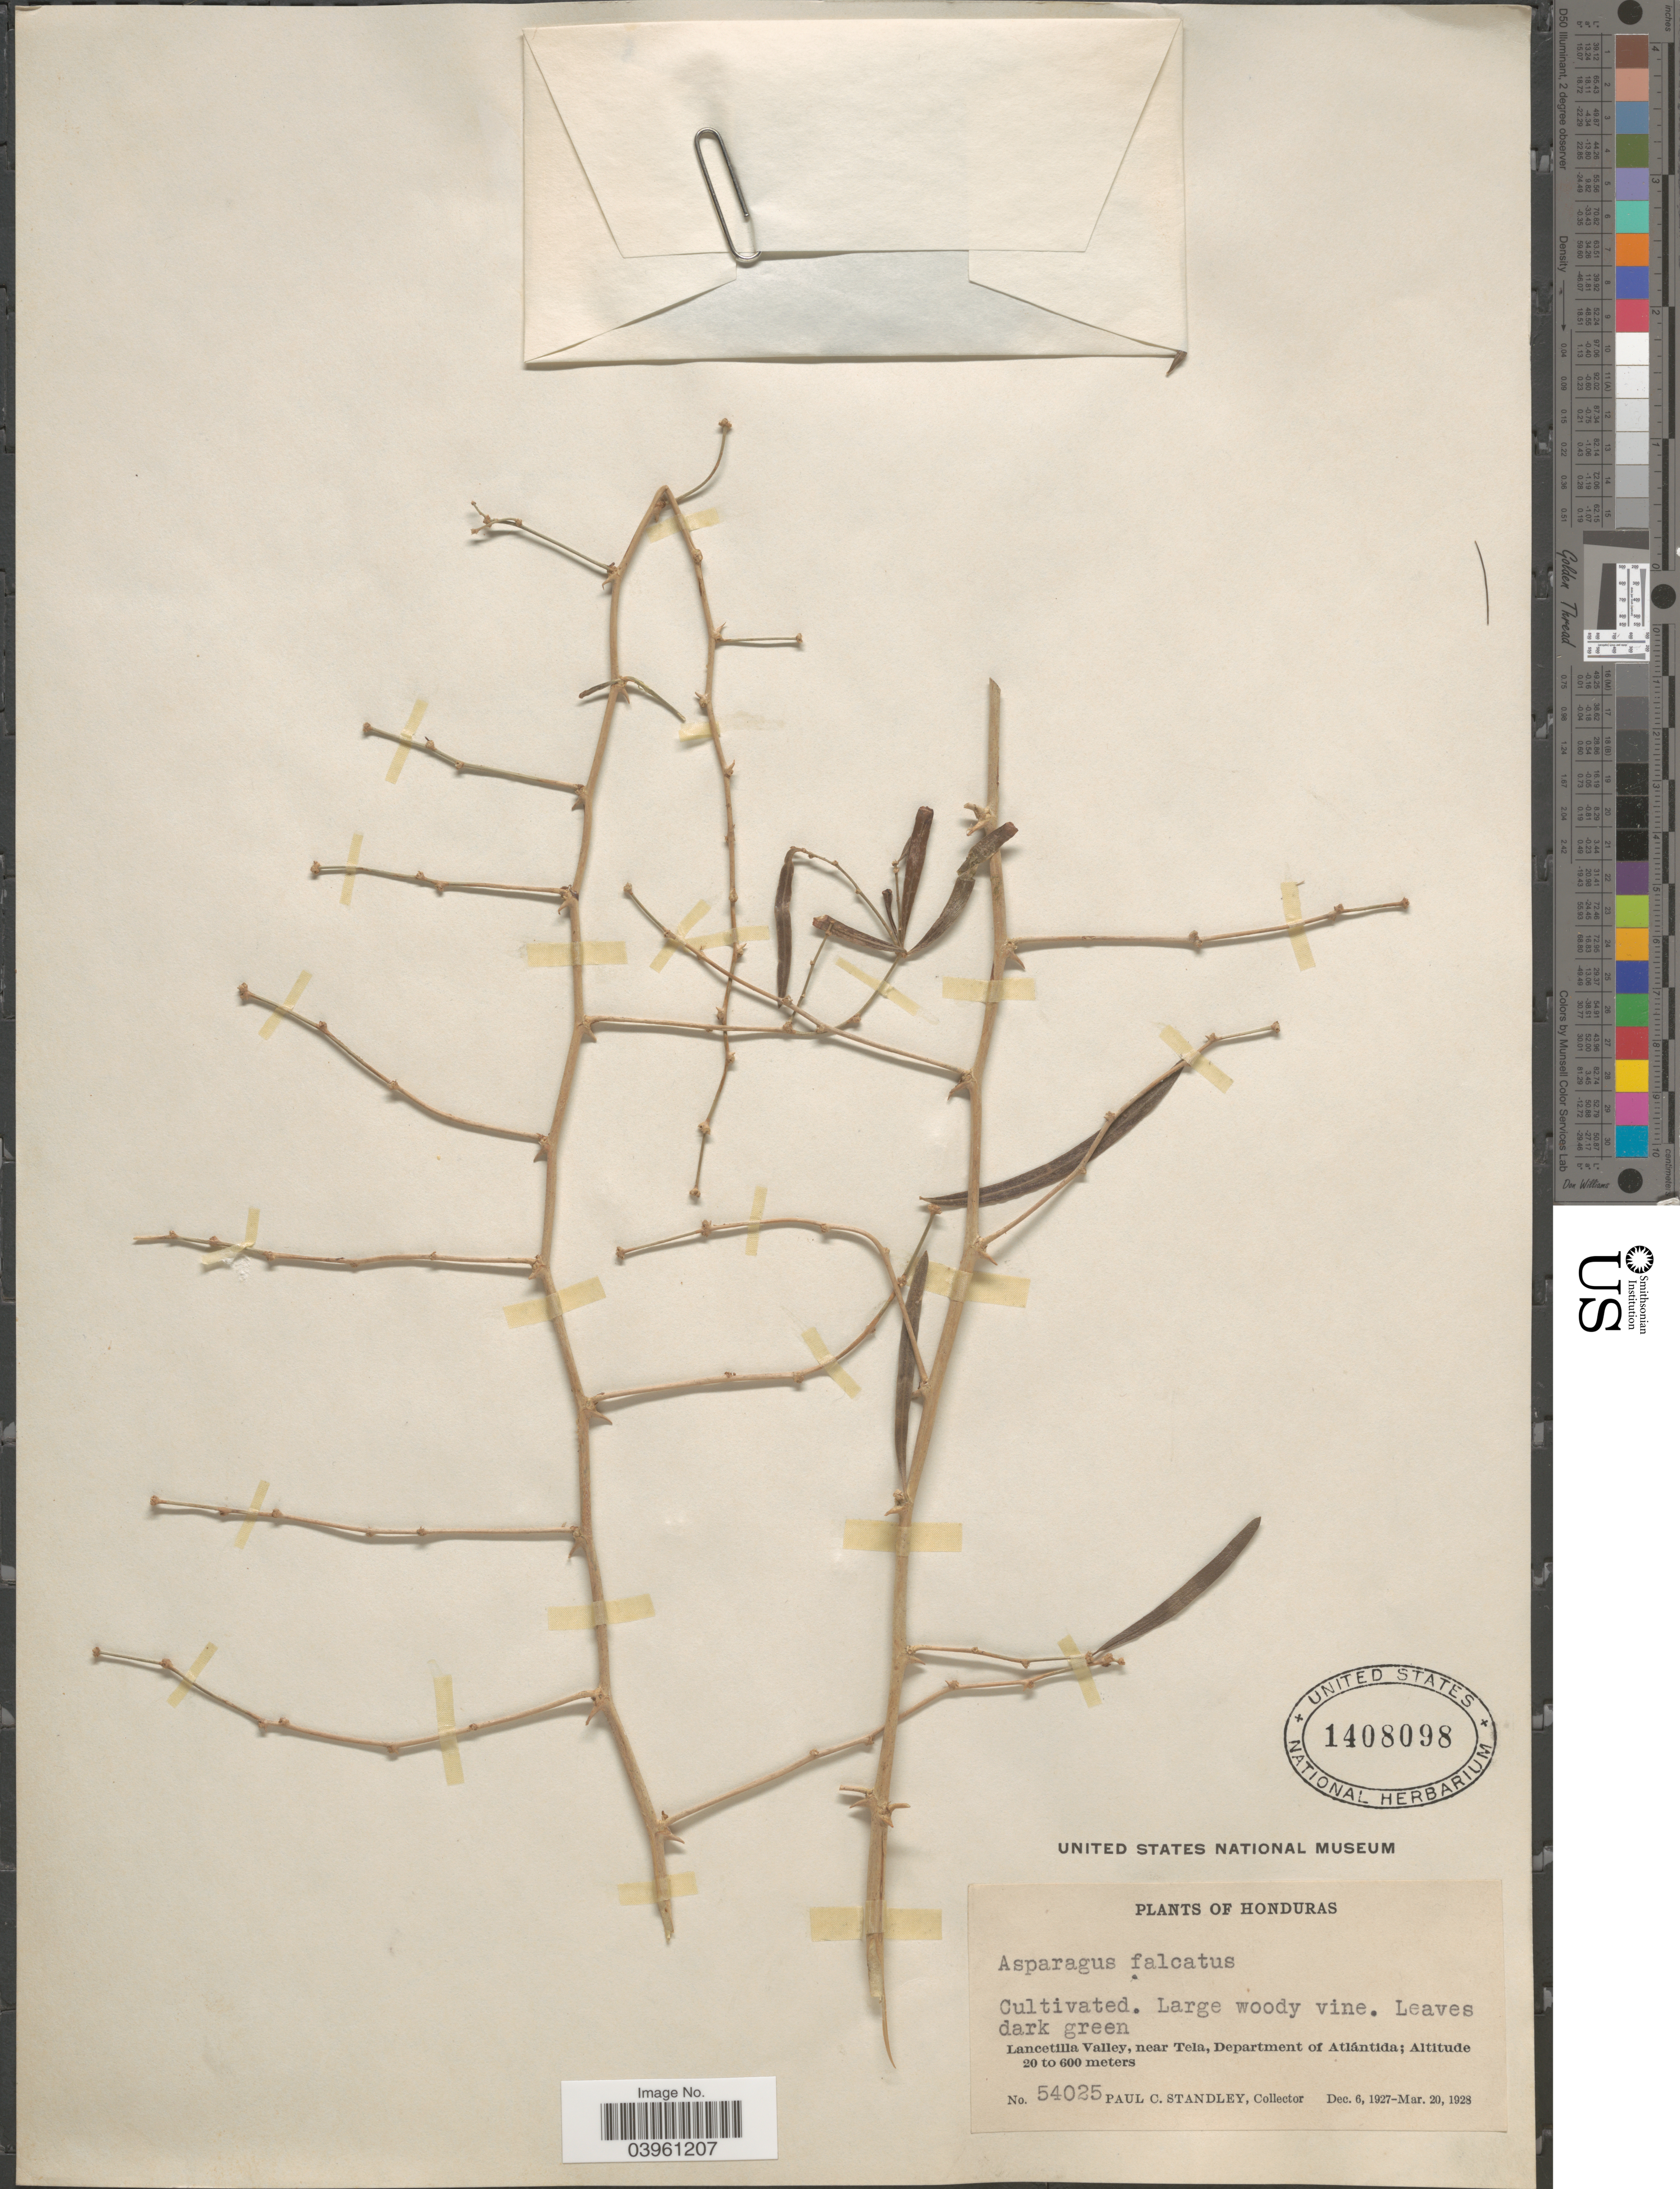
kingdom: Plantae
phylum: Tracheophyta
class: Liliopsida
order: Asparagales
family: Asparagaceae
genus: Asparagus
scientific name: Asparagus falcatus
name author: L.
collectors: P. C. Standley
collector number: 54025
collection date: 1927-12-06/1928-03-20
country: Honduras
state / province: Atlantida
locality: Lancetilla Valley, near Tela, Department of Atlántida.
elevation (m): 20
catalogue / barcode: US 1408098